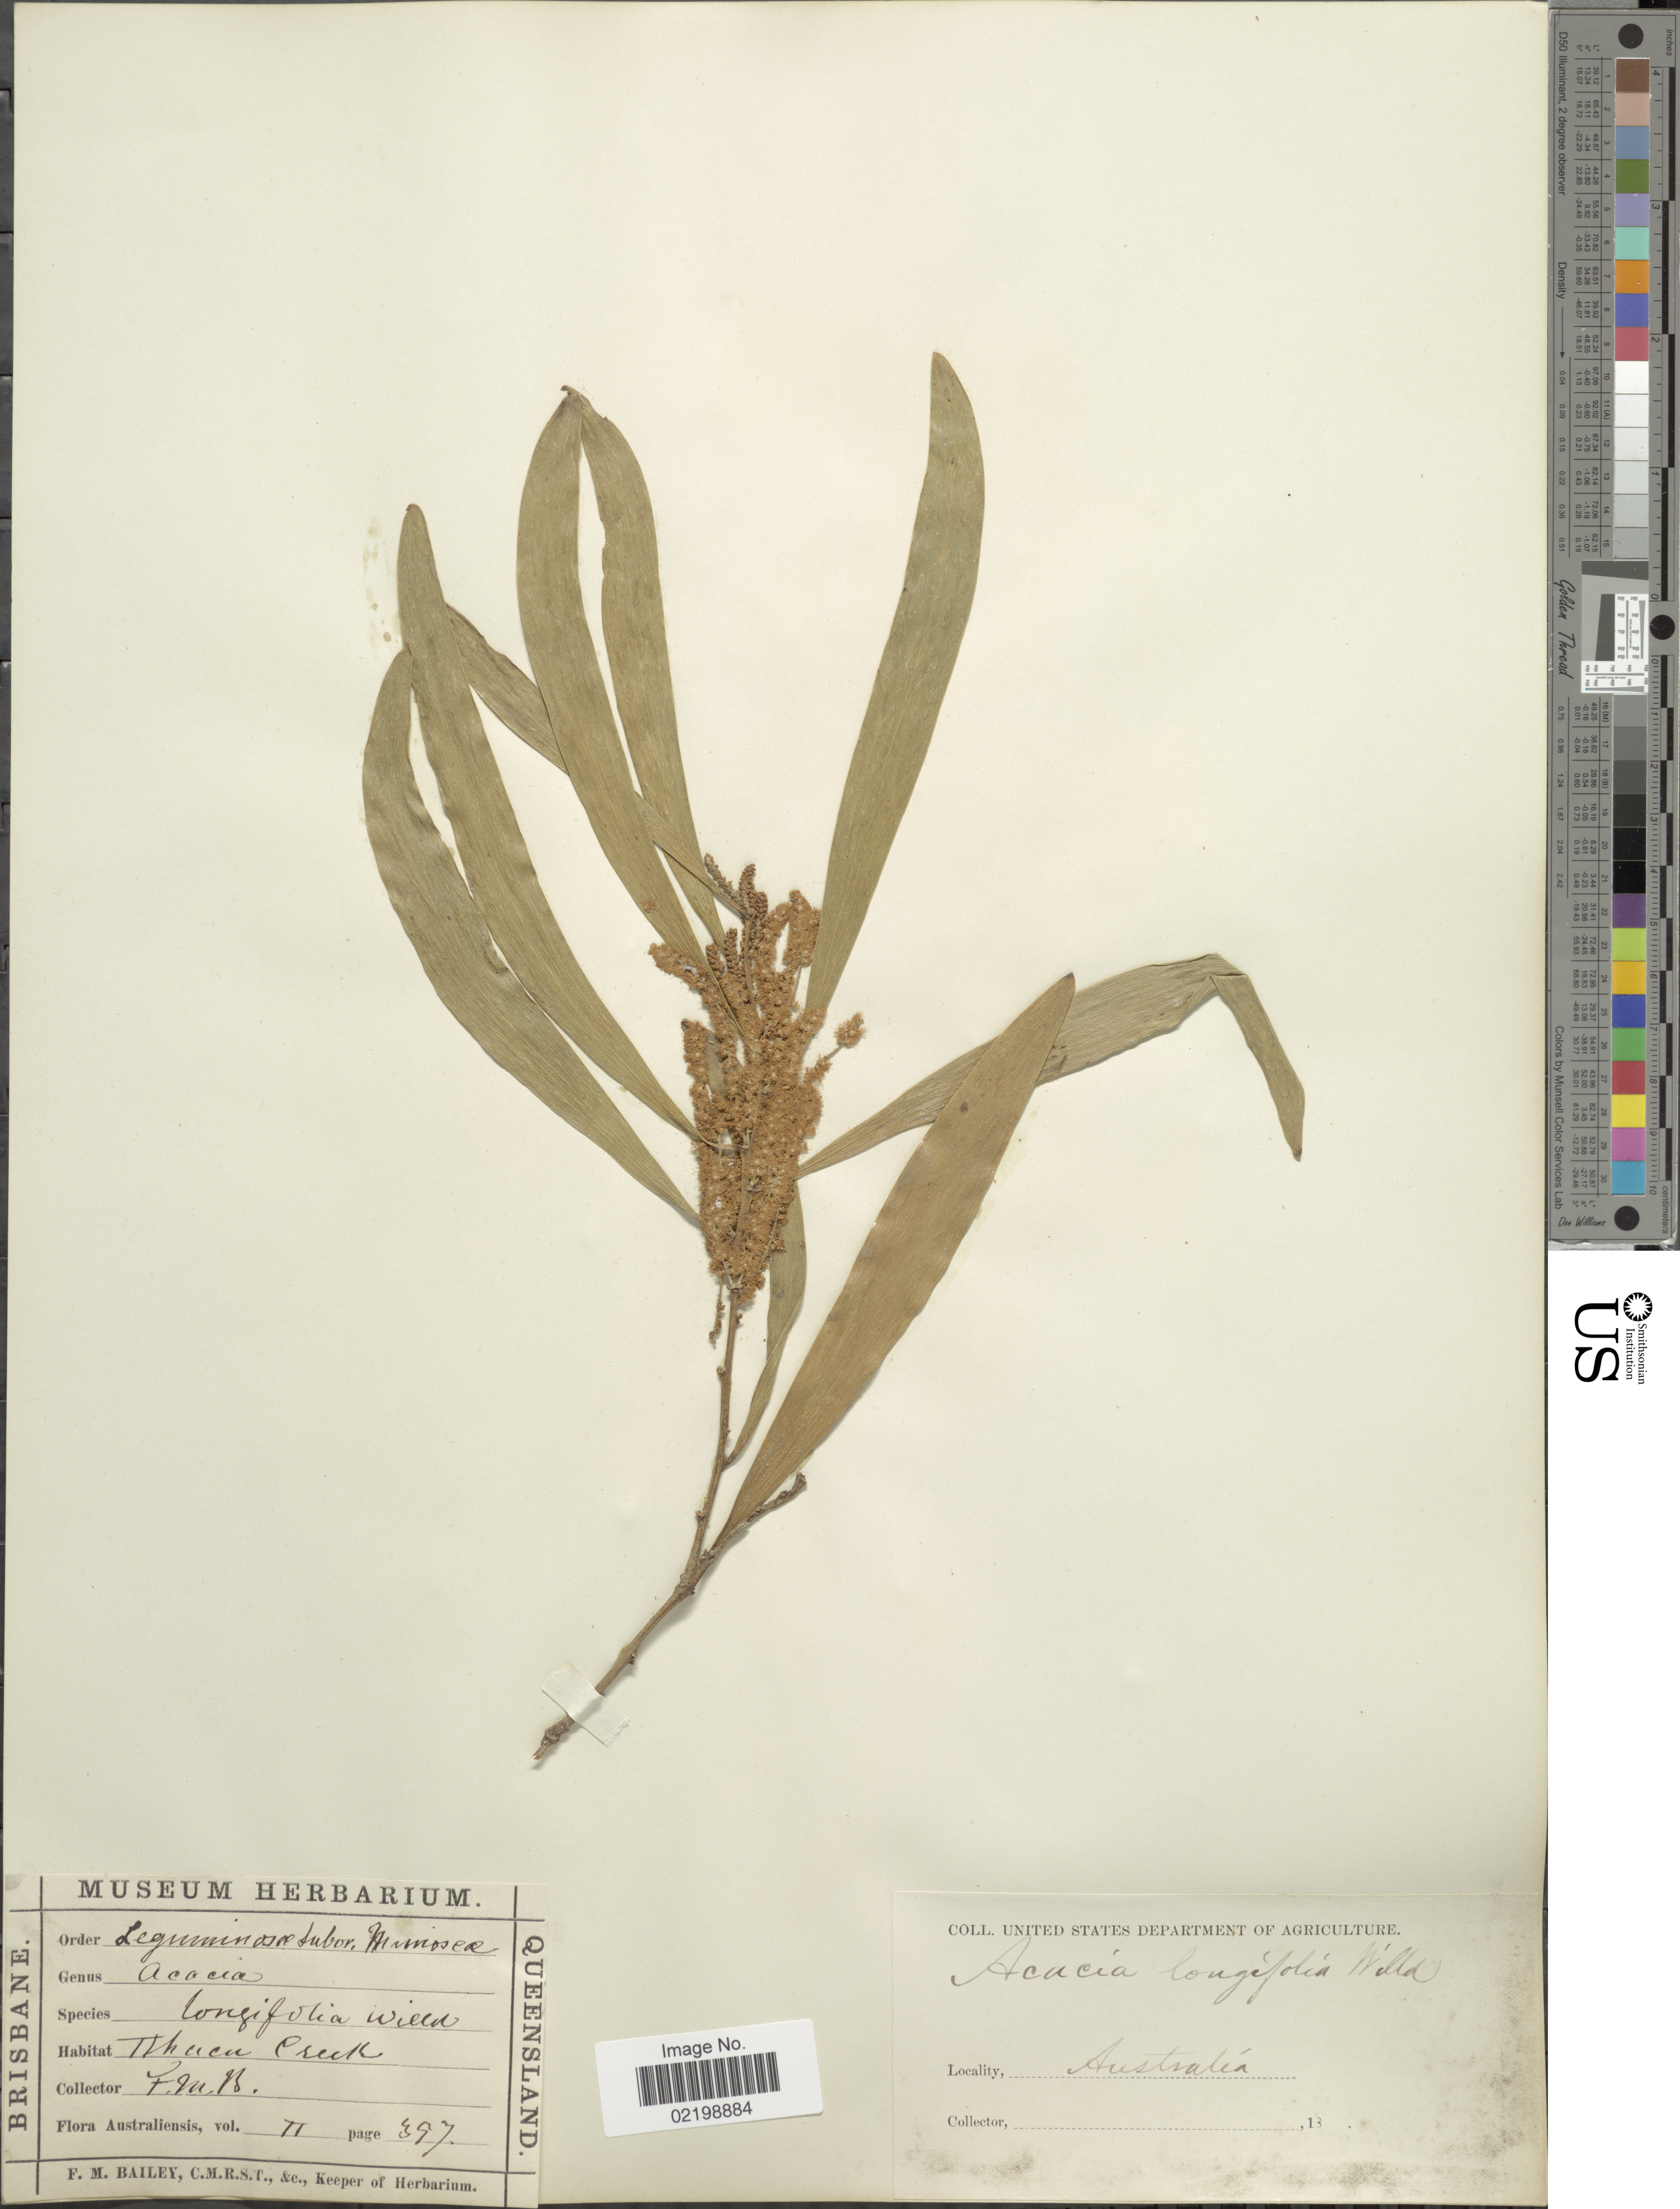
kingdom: Plantae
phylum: Tracheophyta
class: Magnoliopsida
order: Fabales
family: Fabaceae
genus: Acacia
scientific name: Acacia longifolia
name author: (Andrews) Willd.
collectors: F. M. Bailey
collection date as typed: Transcribed d/m/y: //18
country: Australia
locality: Ithaca Creek